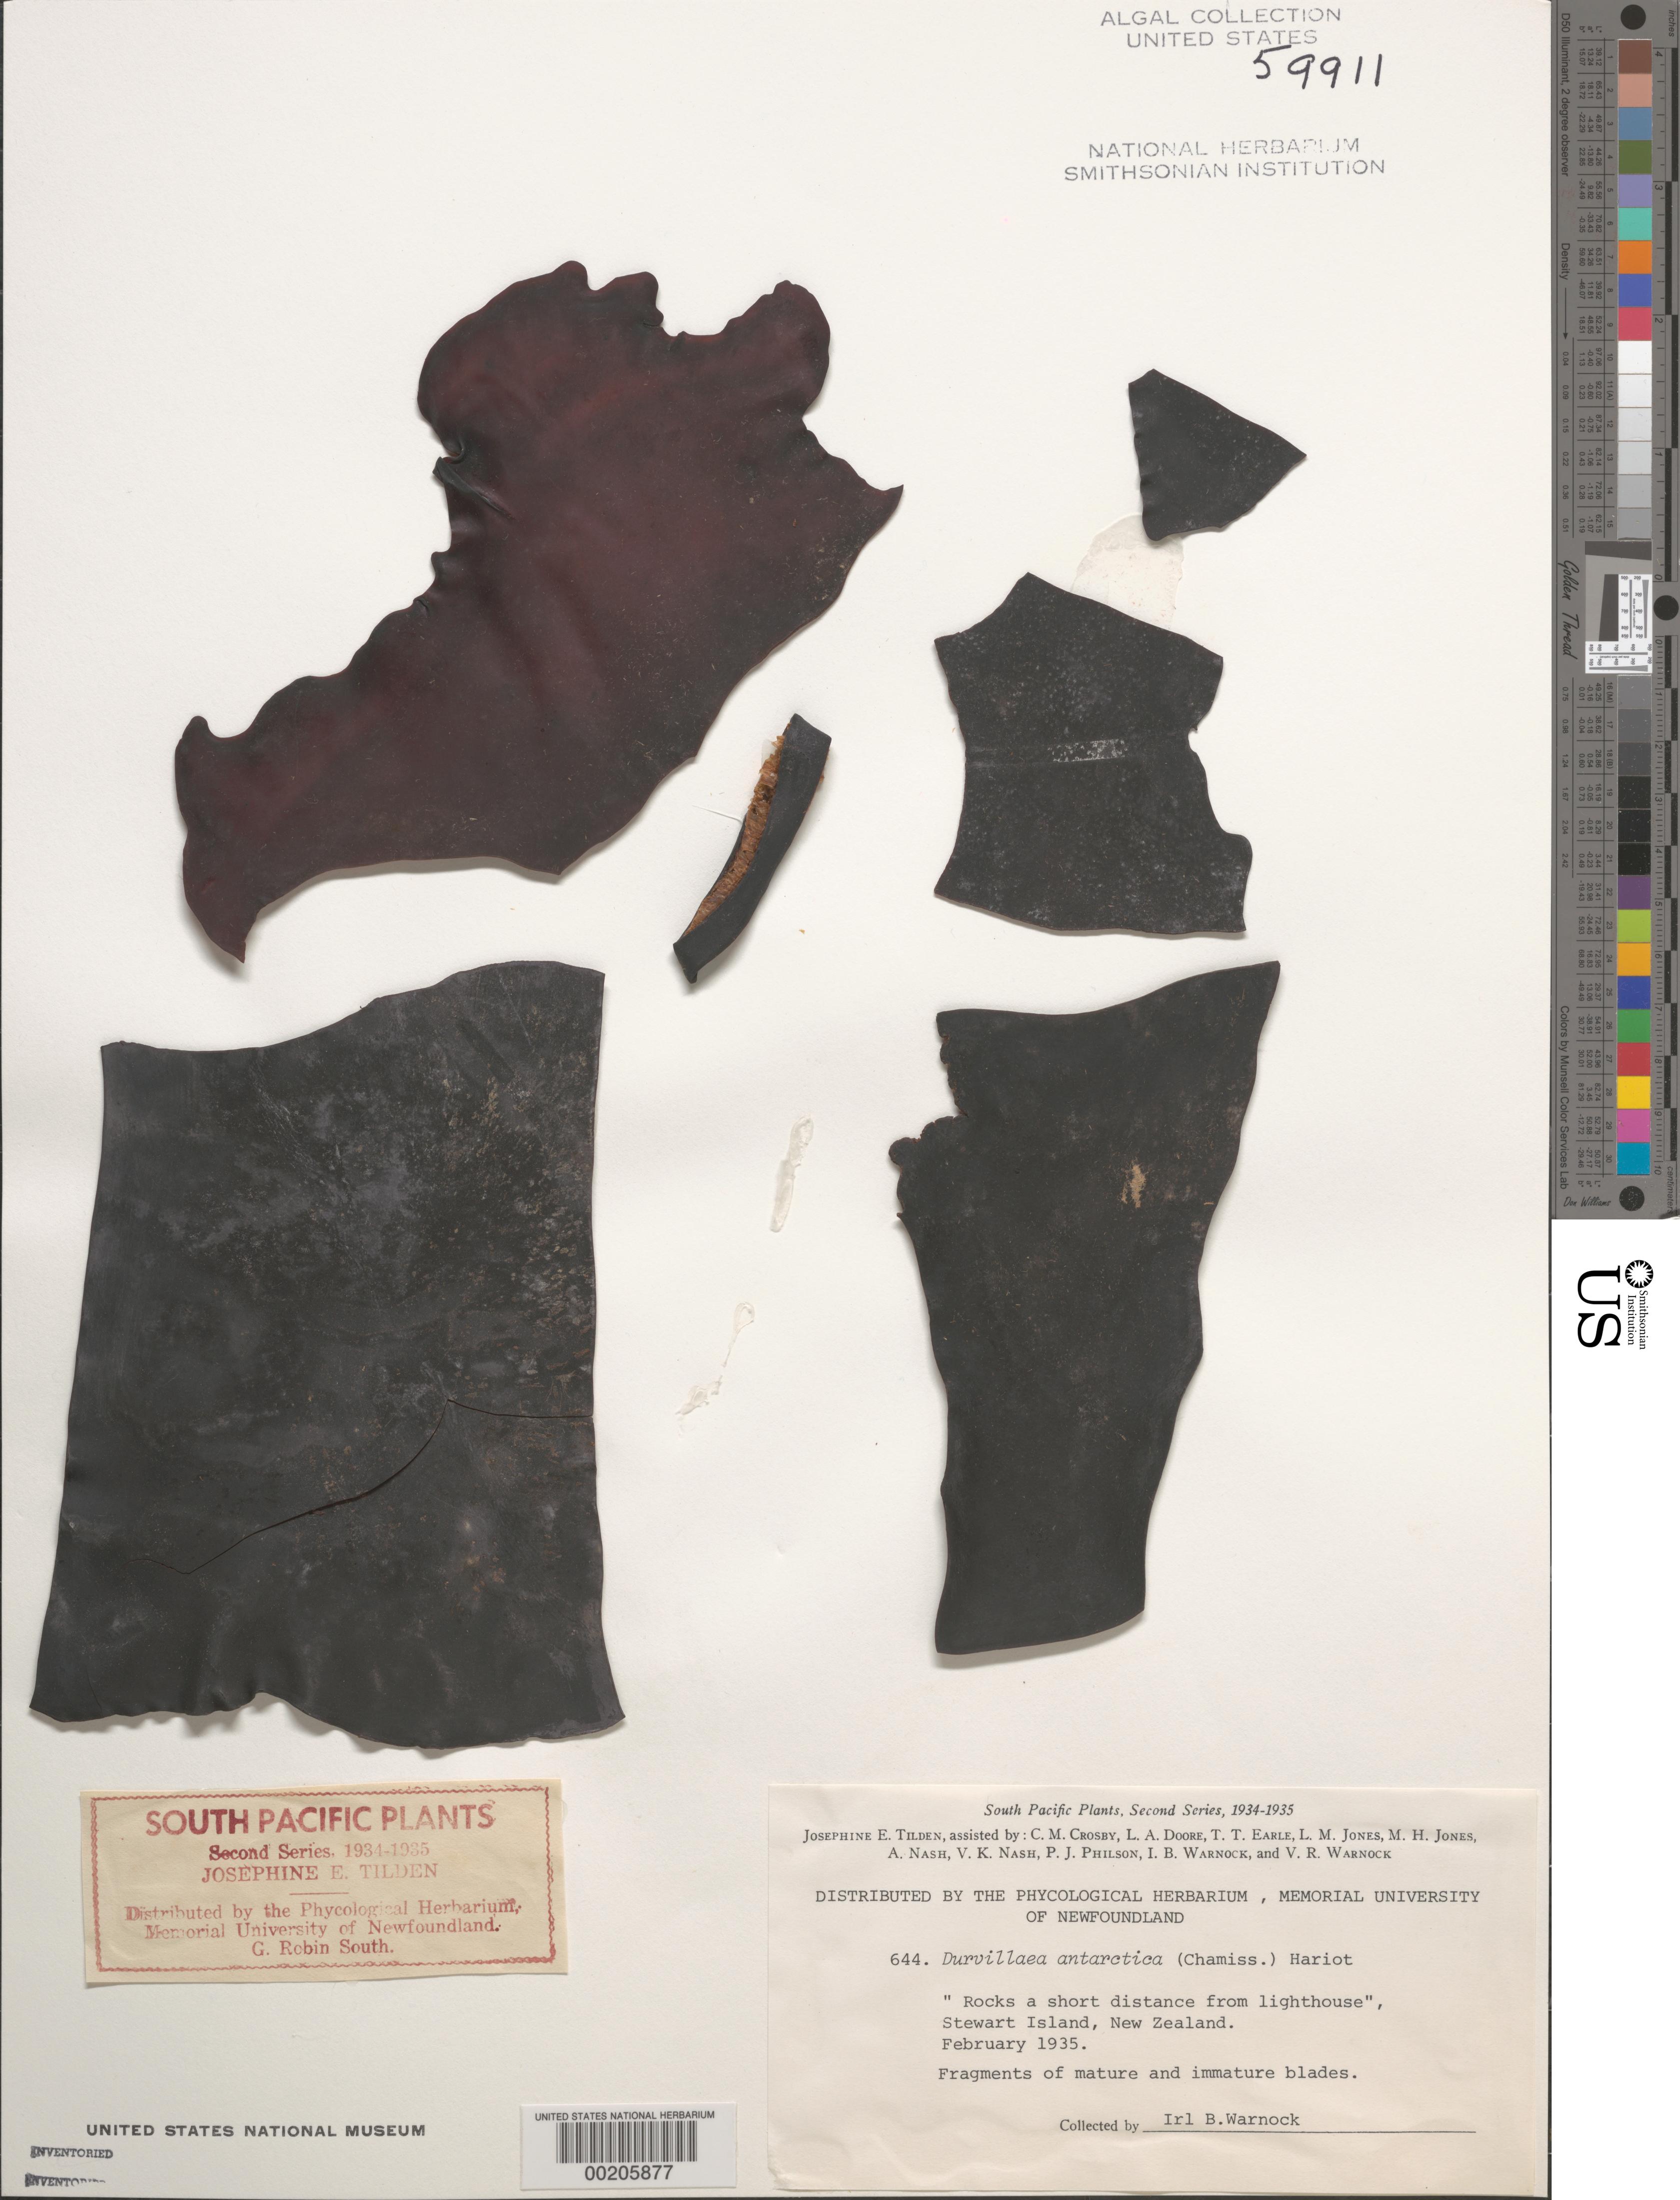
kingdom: Chromista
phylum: Ochrophyta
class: Phaeophyceae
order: Fucales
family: Durvillaeaceae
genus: Durvillaea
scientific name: Durvillaea antarctica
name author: (Cham.) P. Hariot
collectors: I. Warnock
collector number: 644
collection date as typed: Feb 1935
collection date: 1935-02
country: New Zealand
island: Stewart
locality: Near lighthouse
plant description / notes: Tilden, South Pacific Plants, Second Series, 1934-1935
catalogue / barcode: US 59911